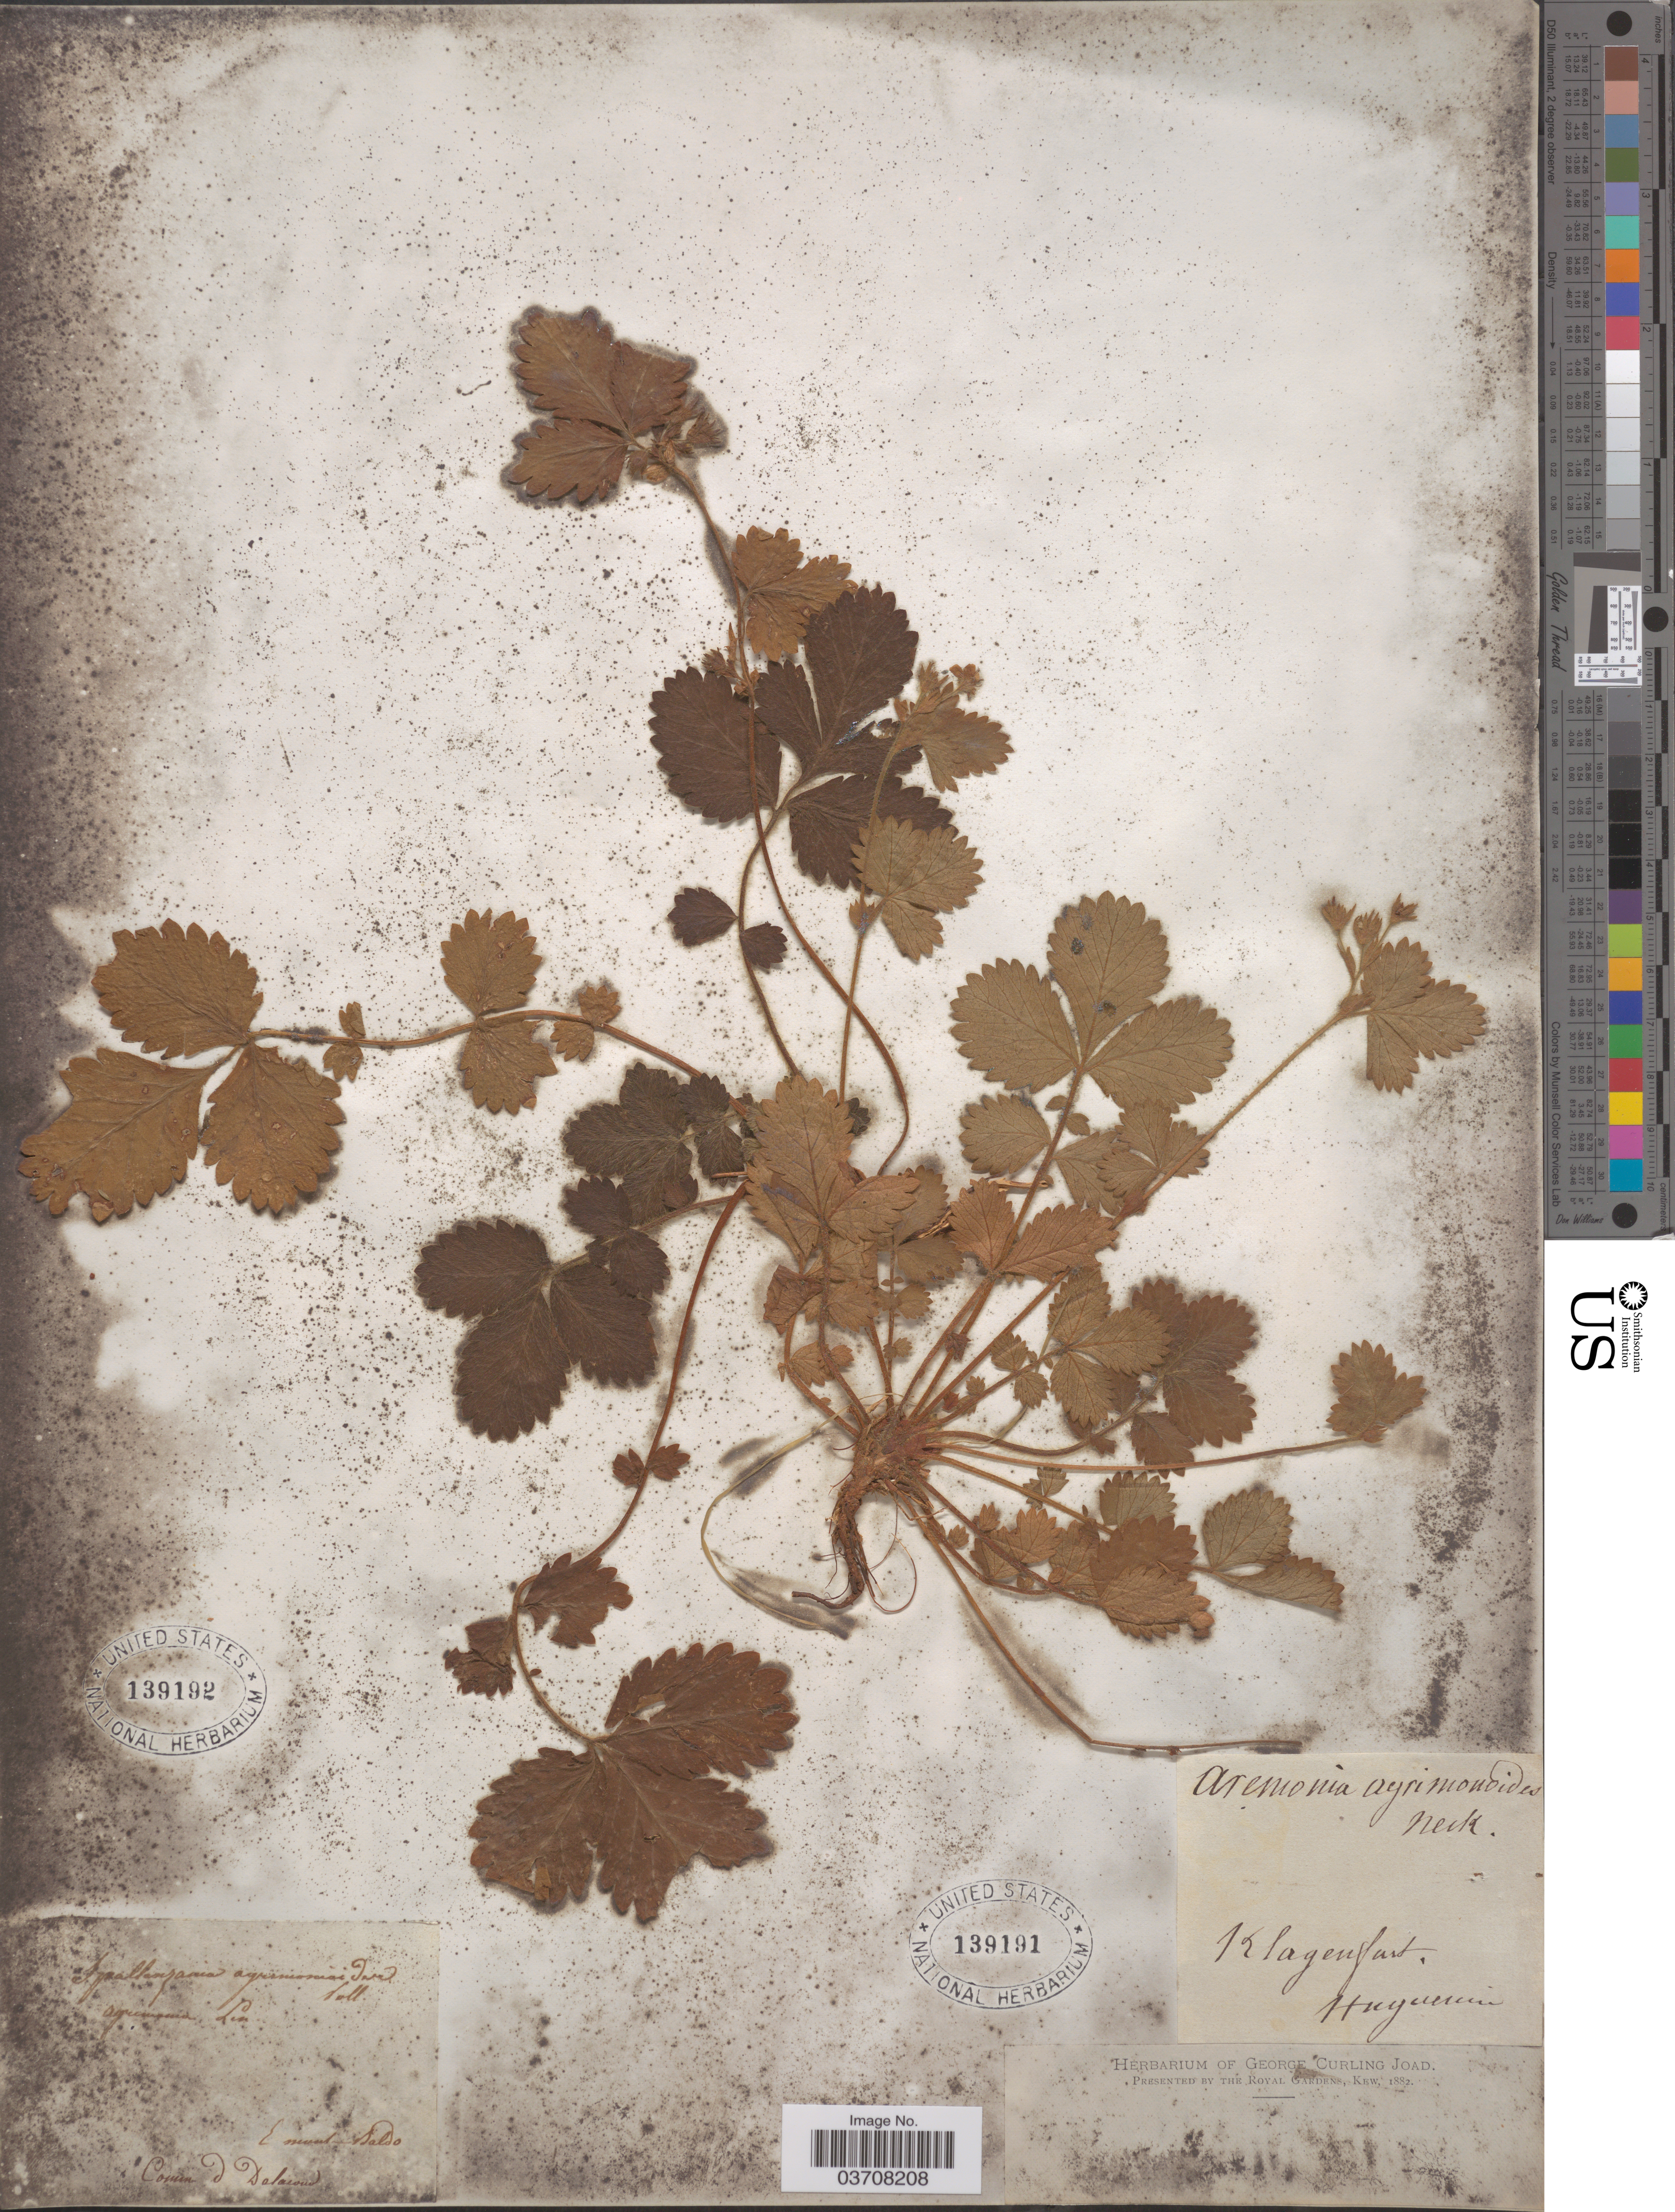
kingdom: Plantae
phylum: Tracheophyta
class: Magnoliopsida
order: Rosales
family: Rosaceae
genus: Aremonia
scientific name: Aremonia agrimonoides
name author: (L.) DC.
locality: E mund-Baldo. [interpreted] [unsure placement]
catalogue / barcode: US 139192-2